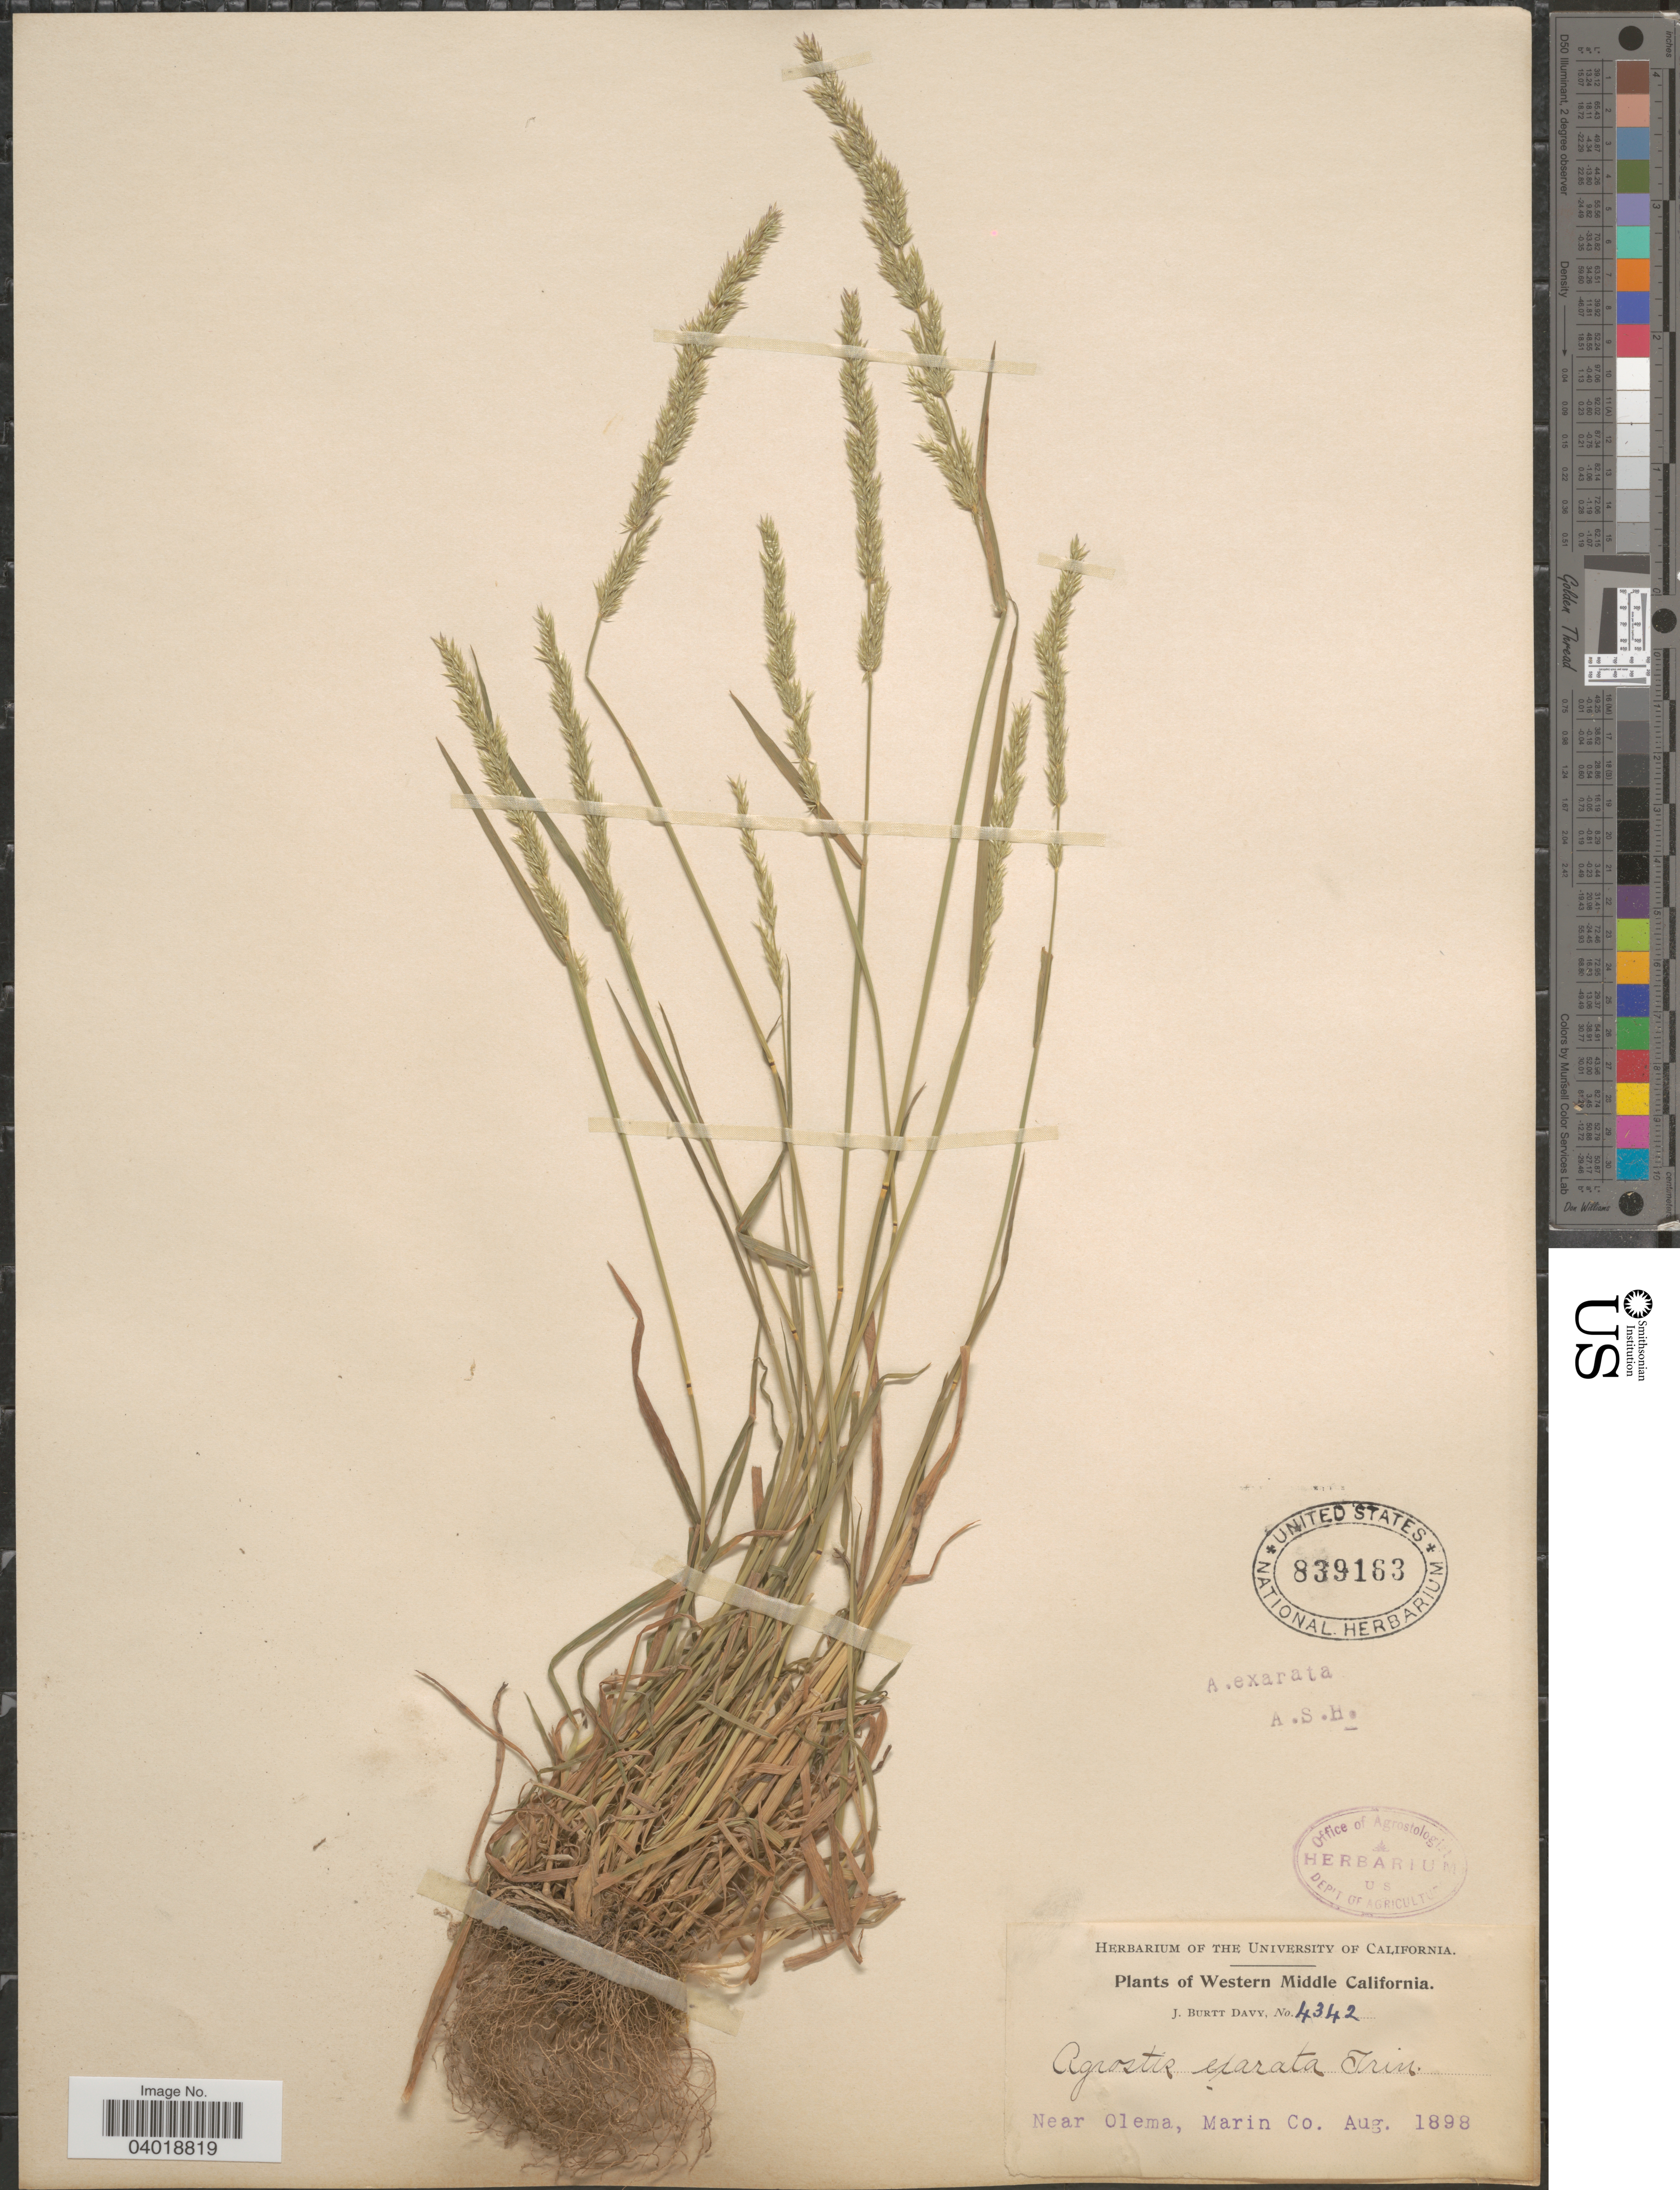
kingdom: Plantae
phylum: Tracheophyta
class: Liliopsida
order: Poales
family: Poaceae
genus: Agrostis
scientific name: Agrostis exarata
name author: Trin.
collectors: J. Burtt Davy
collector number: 4342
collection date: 1898-08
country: United States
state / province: California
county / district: Marin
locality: Western Middle California. Near Olema, Marin Co.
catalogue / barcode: US 839163